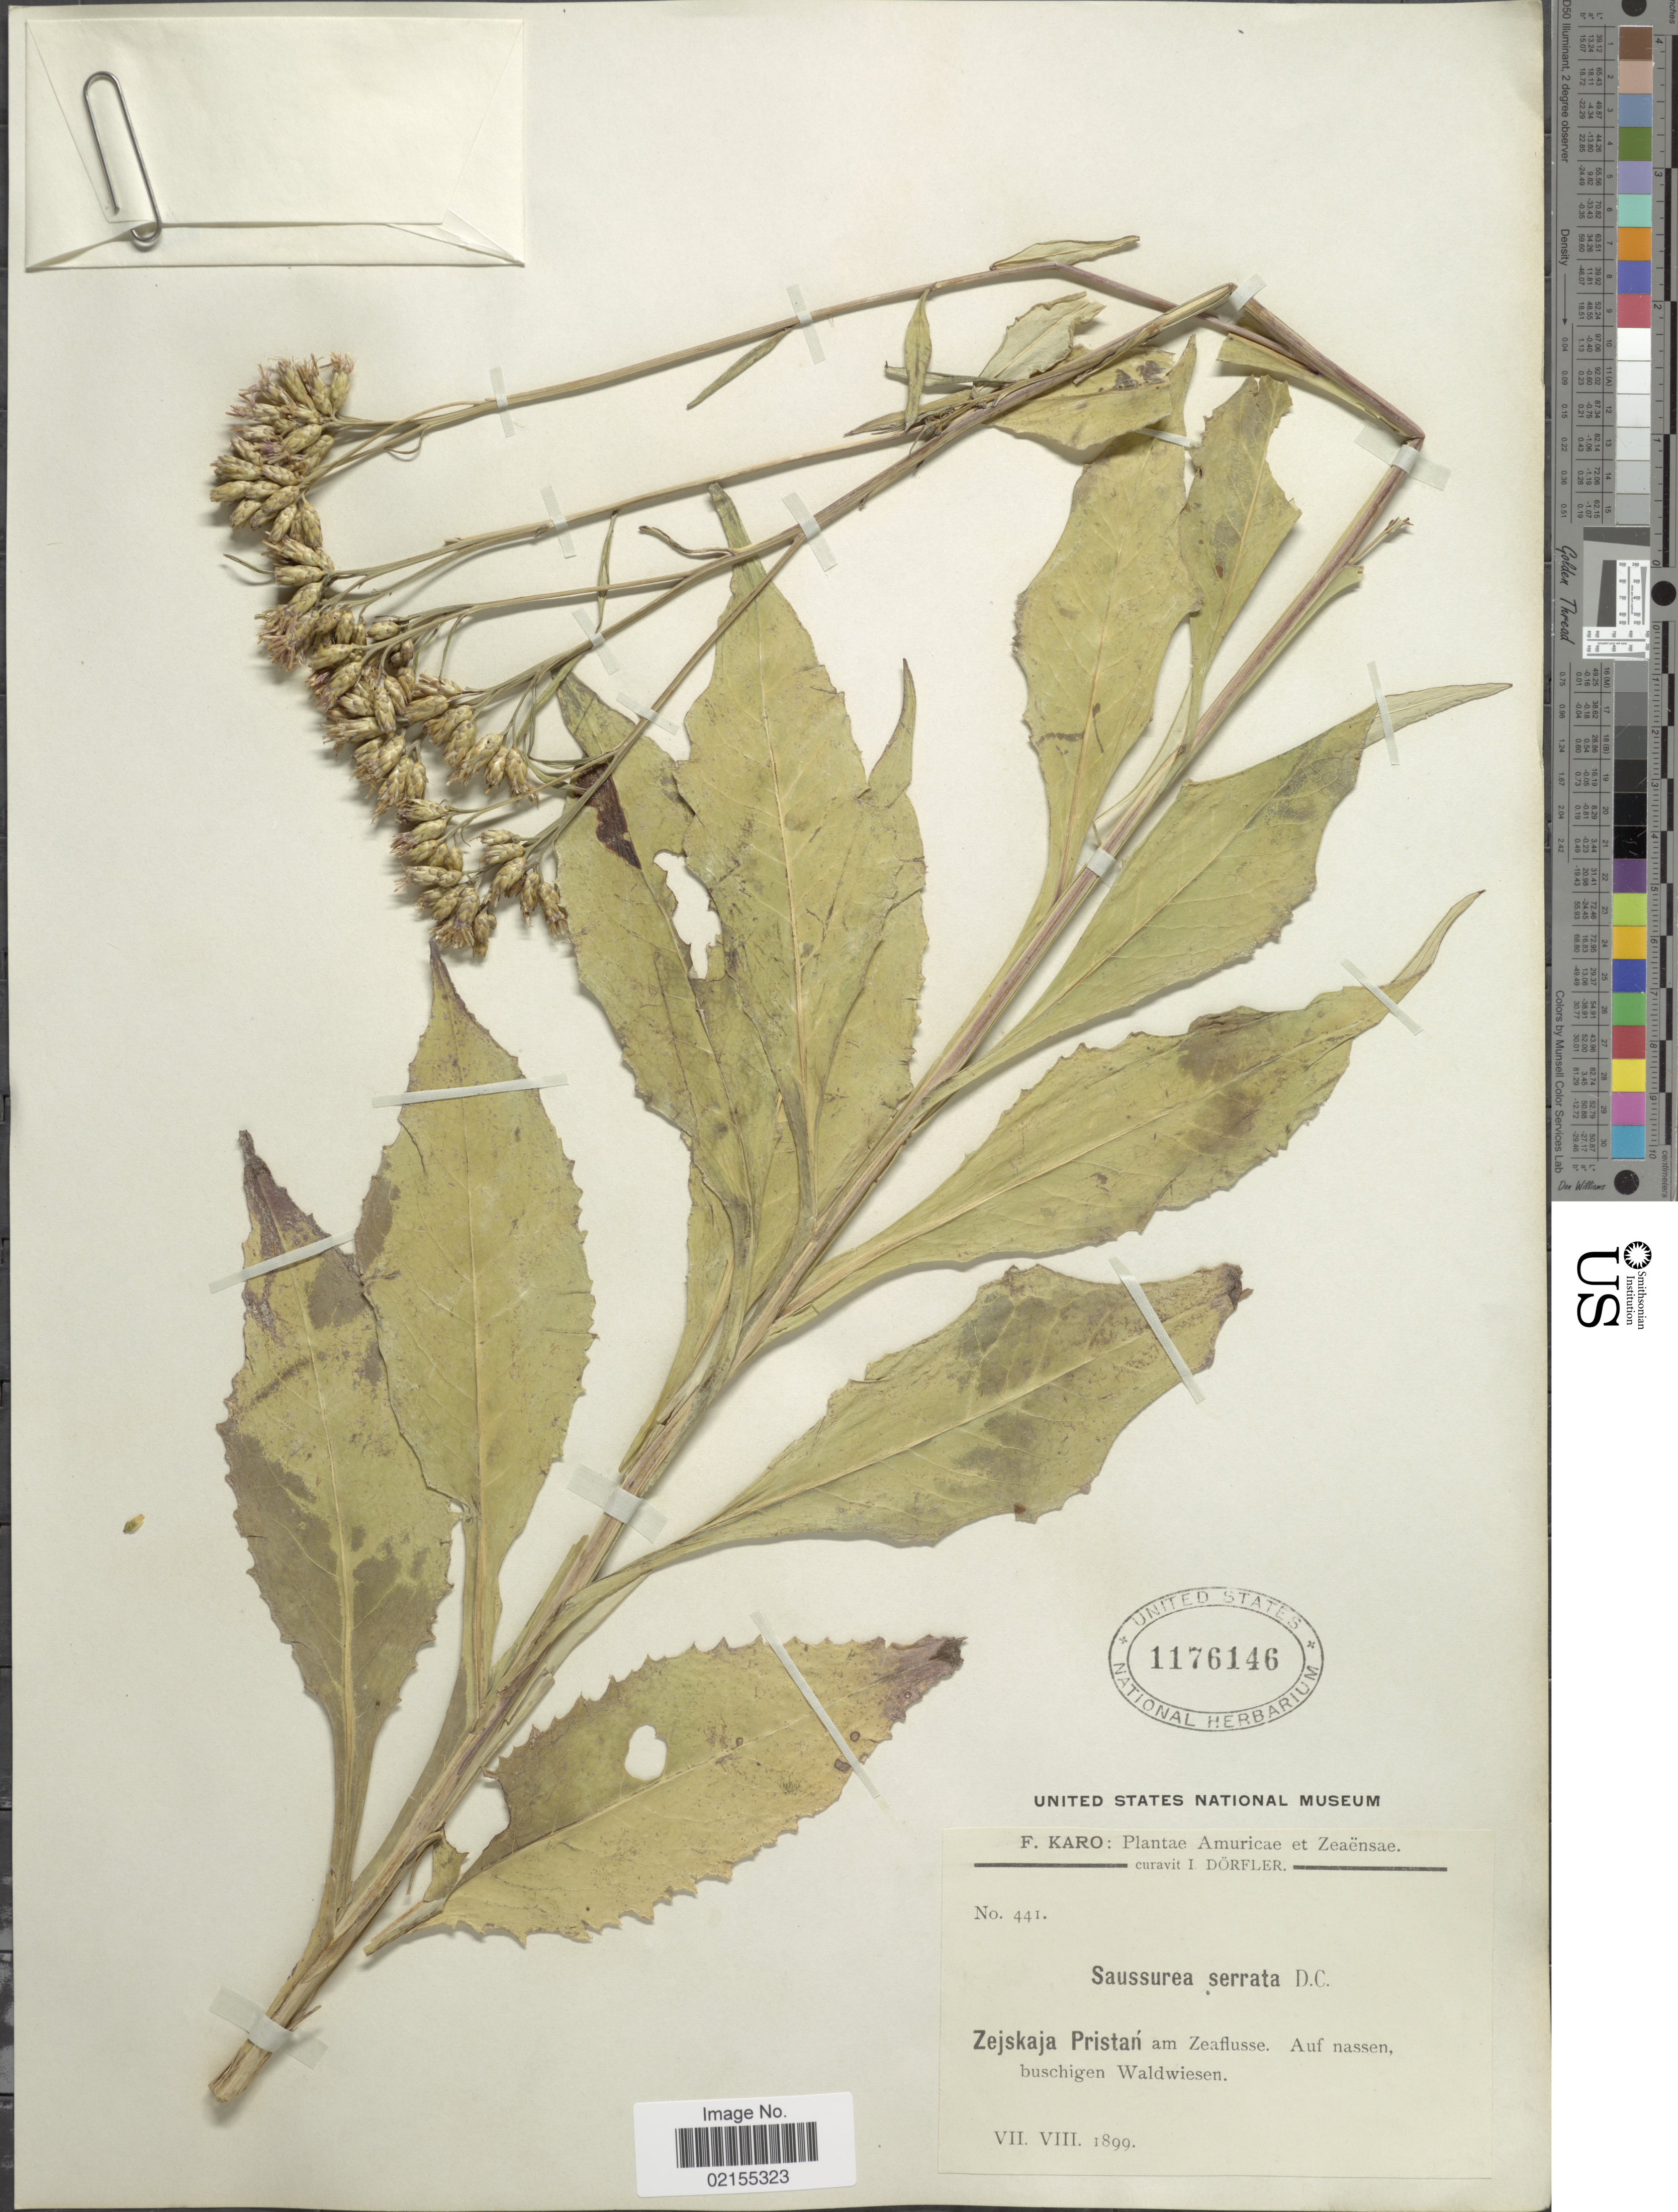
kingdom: Plantae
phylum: Tracheophyta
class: Magnoliopsida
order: Asterales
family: Asteraceae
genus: Saussurea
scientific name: Saussurea parviflora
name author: (Poir.) DC.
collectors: F. Karo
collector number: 441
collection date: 1899-07/1899-08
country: Russian Federation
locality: Zejskaja Pristan: am Zeaflusse, Auf nassen, buschigen Waldwiesen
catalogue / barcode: US 1176146